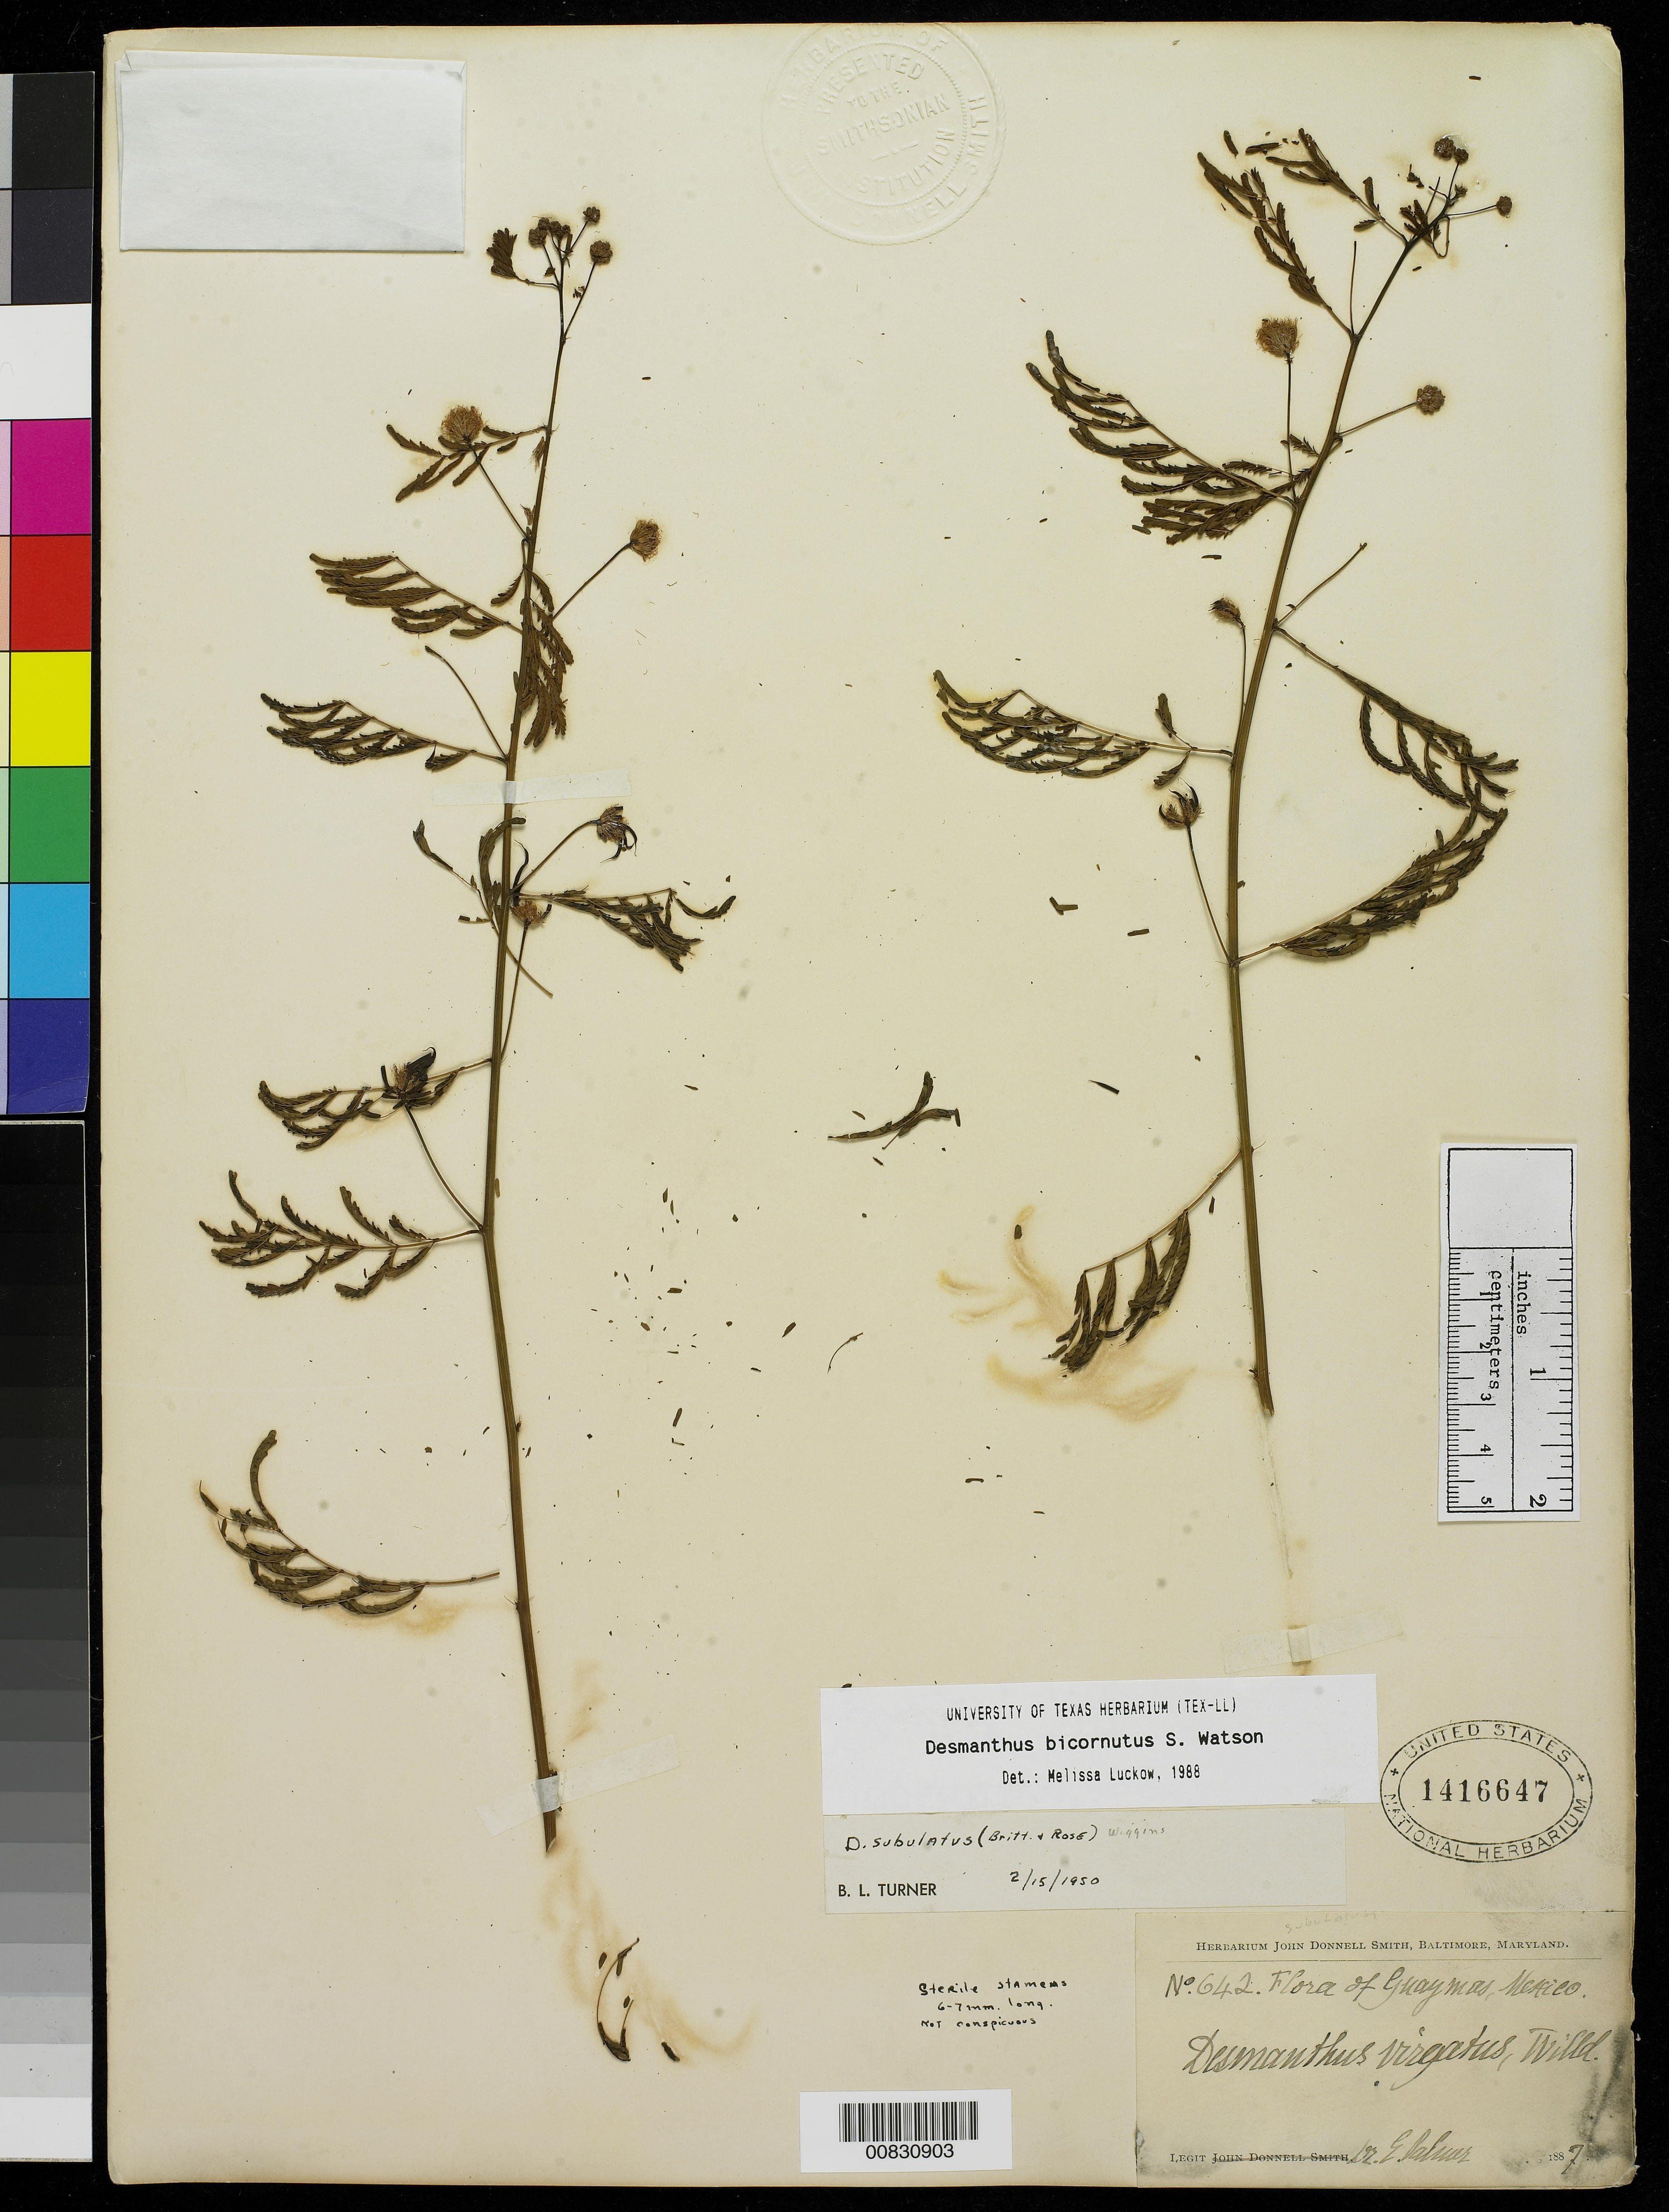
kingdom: Plantae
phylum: Tracheophyta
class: Magnoliopsida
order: Fabales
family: Fabaceae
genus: Desmanthus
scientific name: Desmanthus bicornutus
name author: S. Watson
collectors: E. Palmer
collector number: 642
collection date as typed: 1887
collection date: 1887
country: Mexico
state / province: Sonora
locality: Guaymas, Sonora.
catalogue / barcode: US 1416647